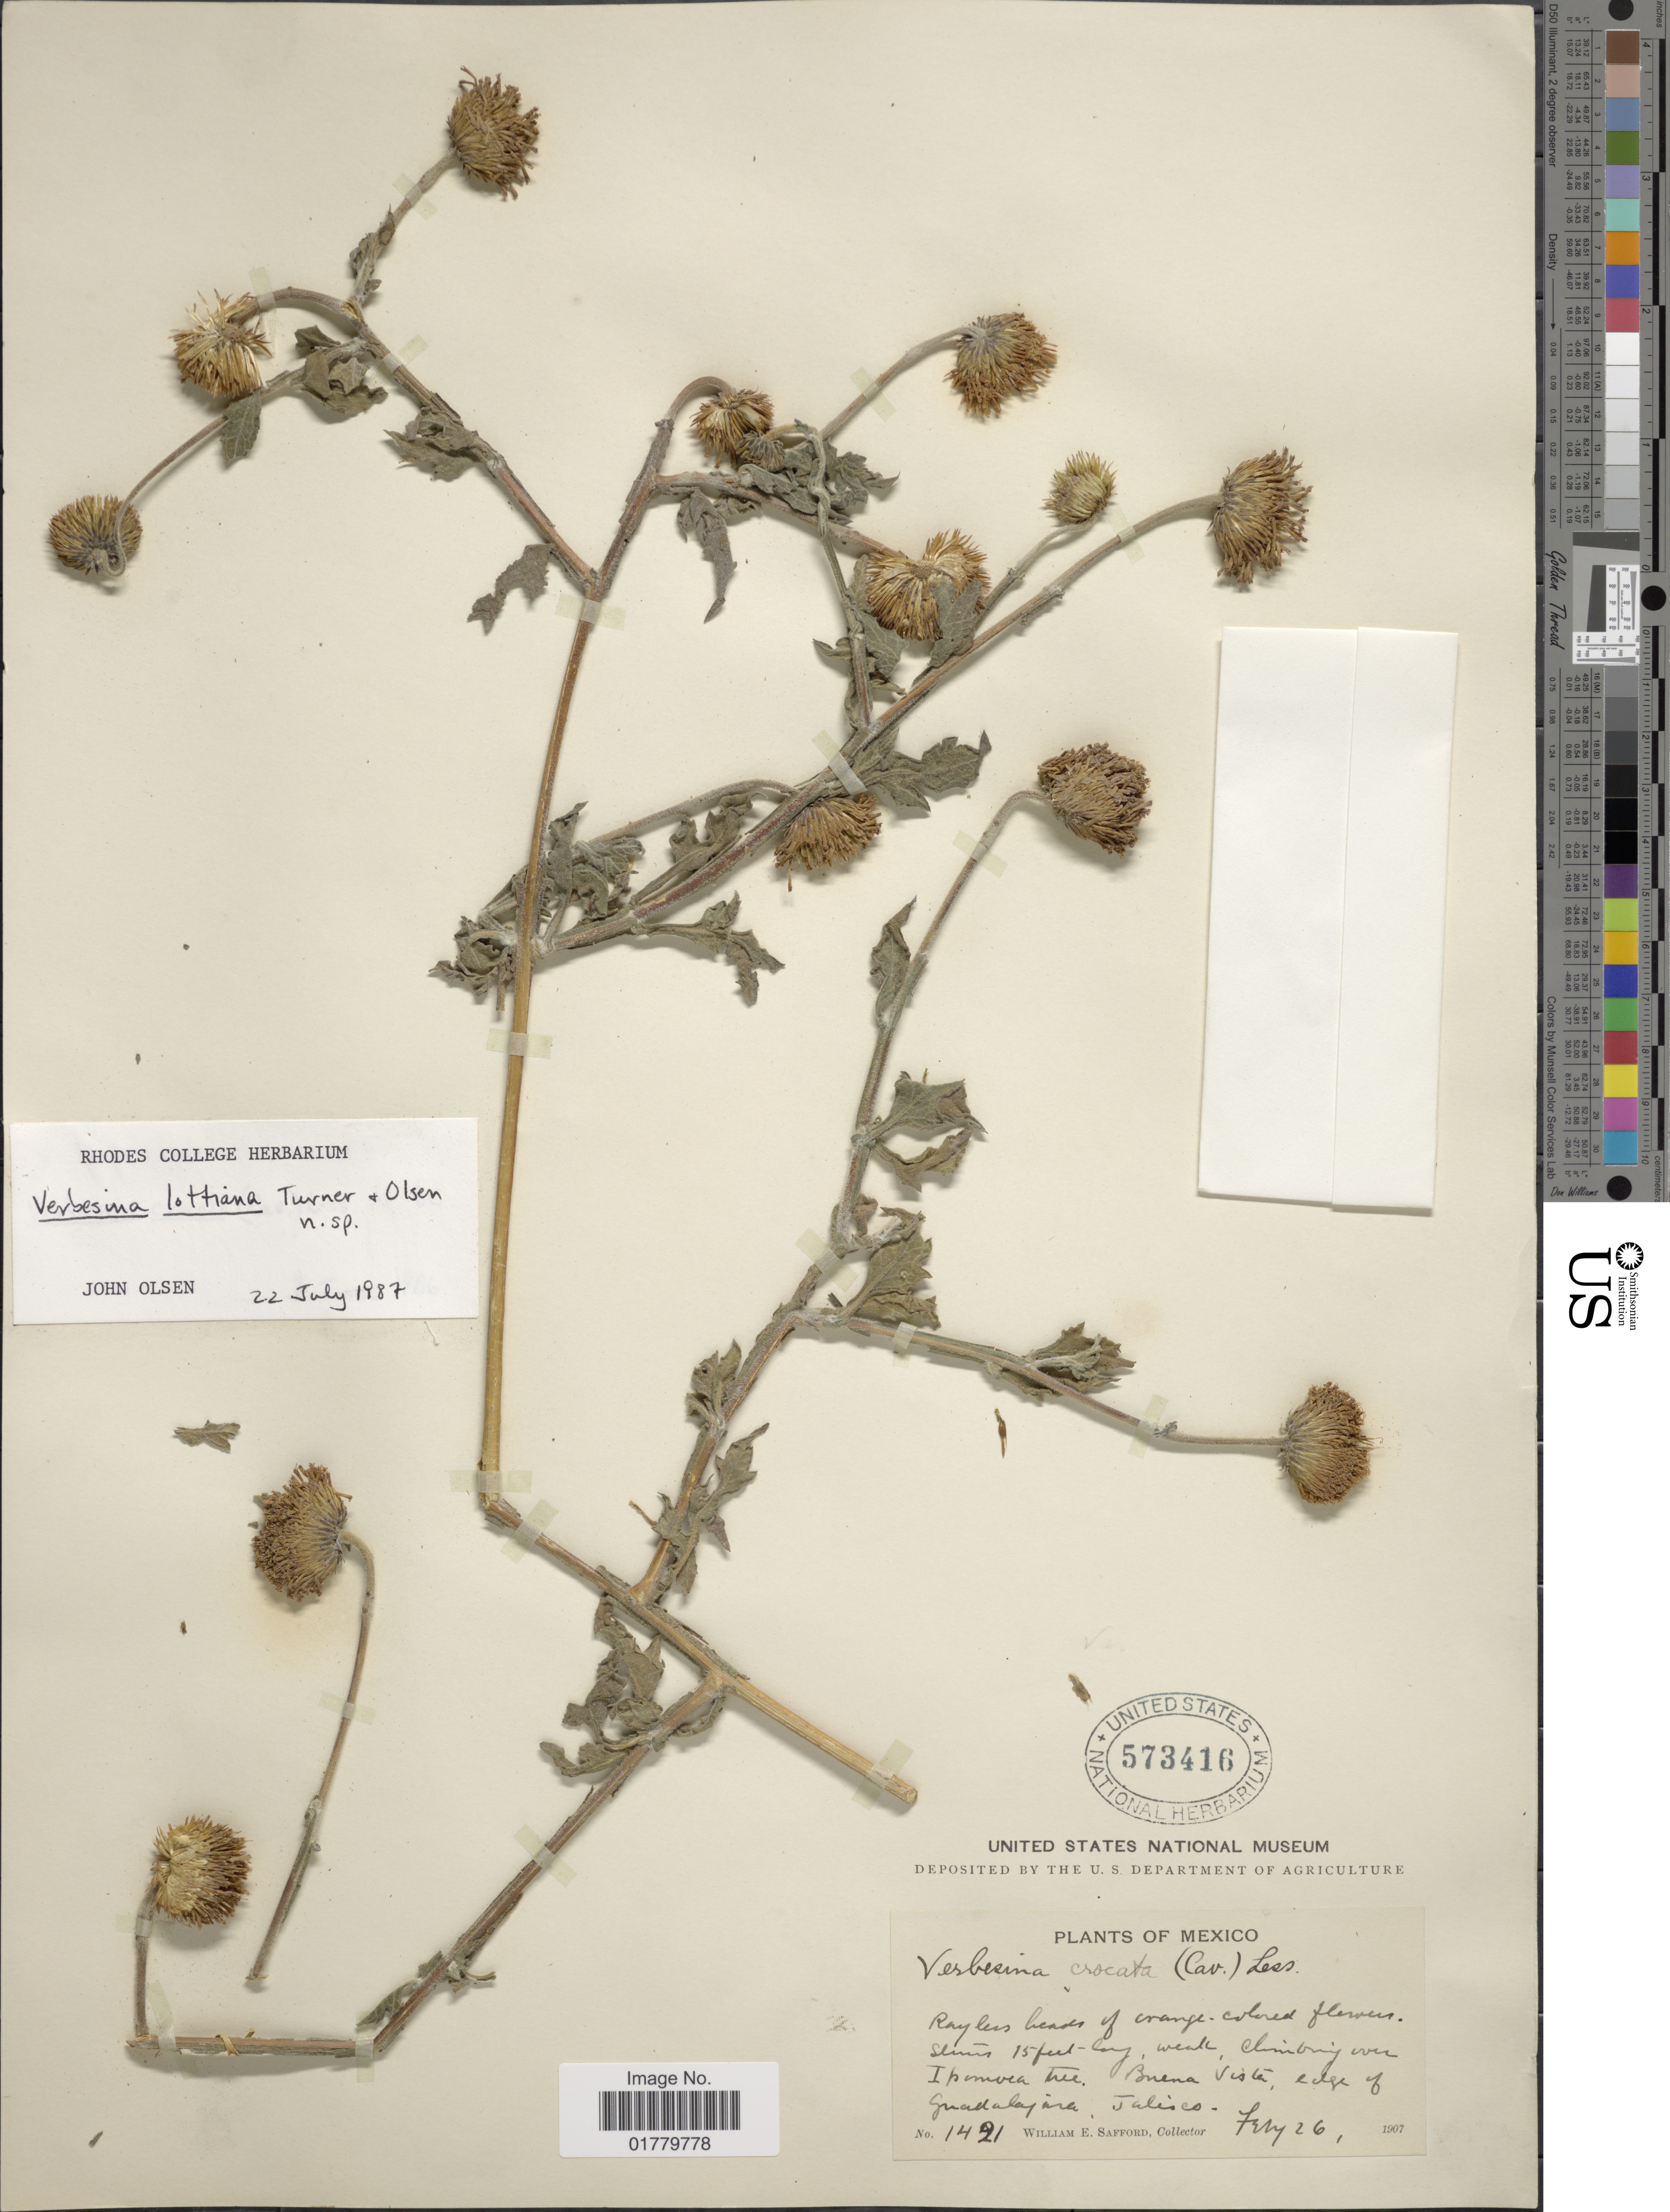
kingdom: Plantae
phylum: Tracheophyta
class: Magnoliopsida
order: Asterales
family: Asteraceae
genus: Verbesina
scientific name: Verbesina lottiana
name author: B.L. Turner & J.L. Olsen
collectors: W. E. Safford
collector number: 1421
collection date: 1907-02-26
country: Mexico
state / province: Jalisco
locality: Buena Vista, edge of Guadalajara, Jalisco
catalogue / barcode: US 573416